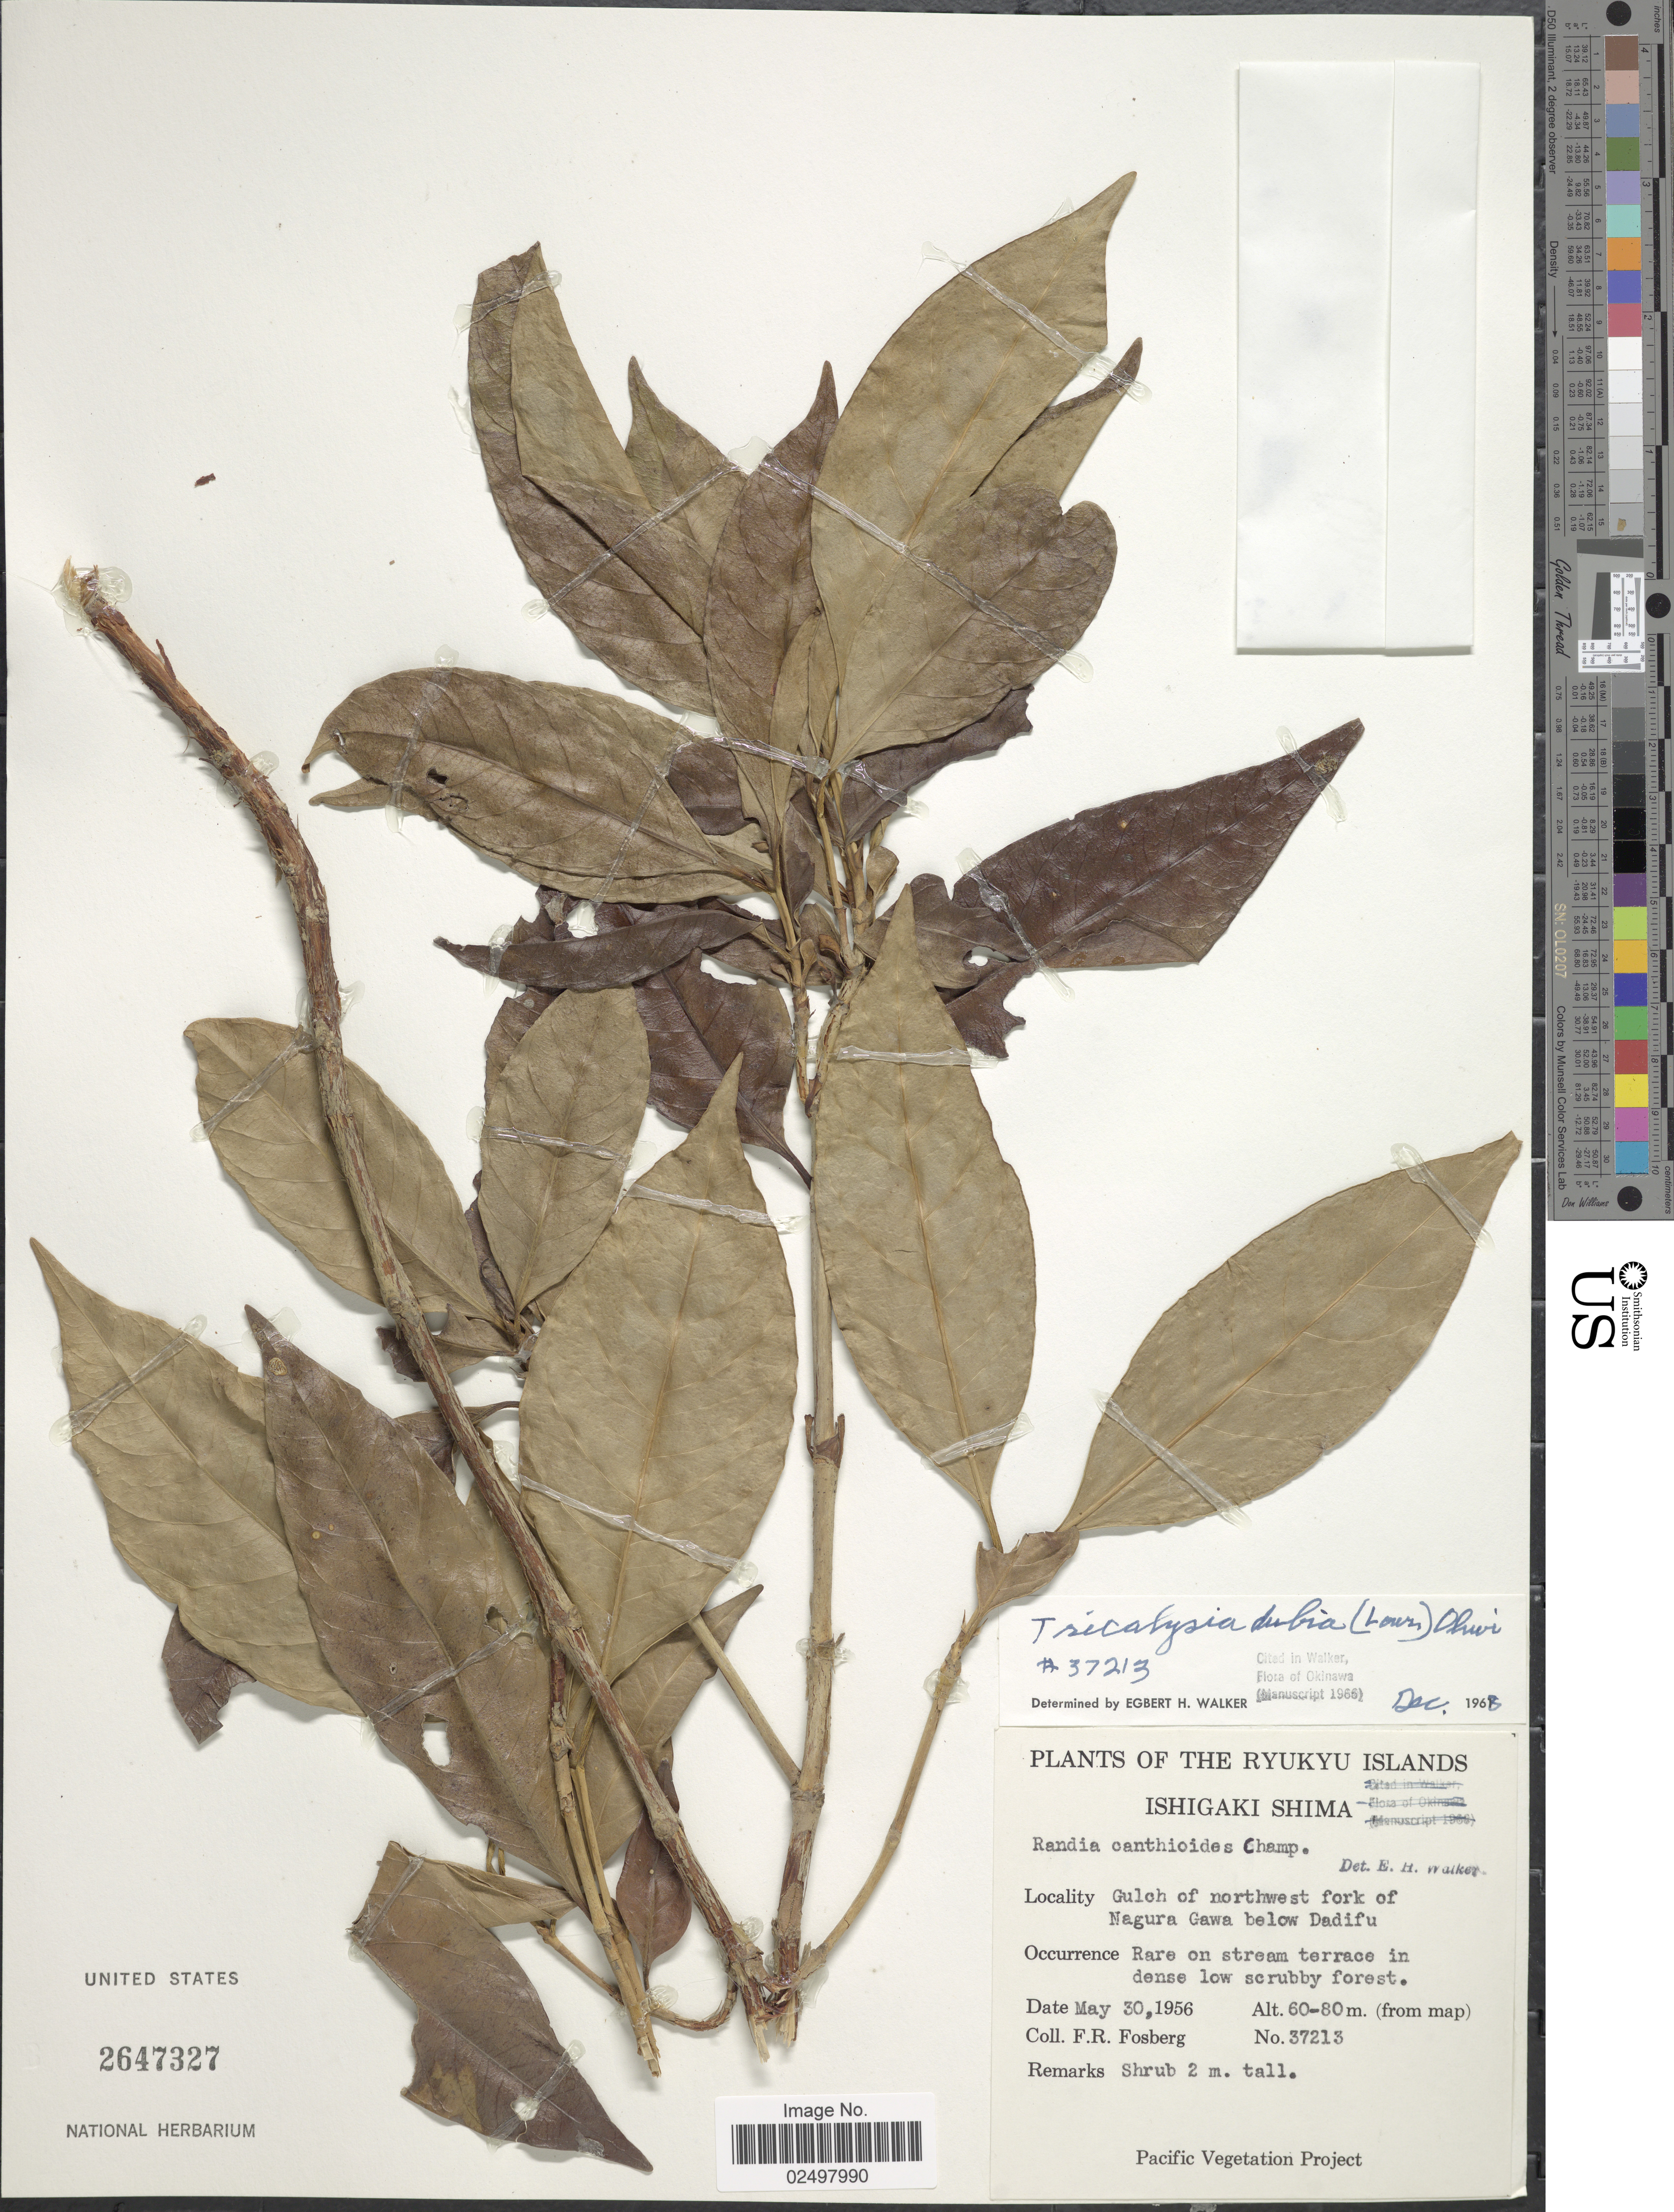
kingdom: Plantae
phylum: Tracheophyta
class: Magnoliopsida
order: Gentianales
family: Rubiaceae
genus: Tricalysia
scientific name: Tricalysia dubia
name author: (Lindl.) Ohwi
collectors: F. R. Fosberg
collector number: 37213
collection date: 1956-05-30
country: Japan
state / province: Okinawa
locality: Ryukyu Islands, Ishigaki Shima, Gulch of northwest fork of Nagura Gawa below Dadlifu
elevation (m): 60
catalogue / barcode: US 2647327